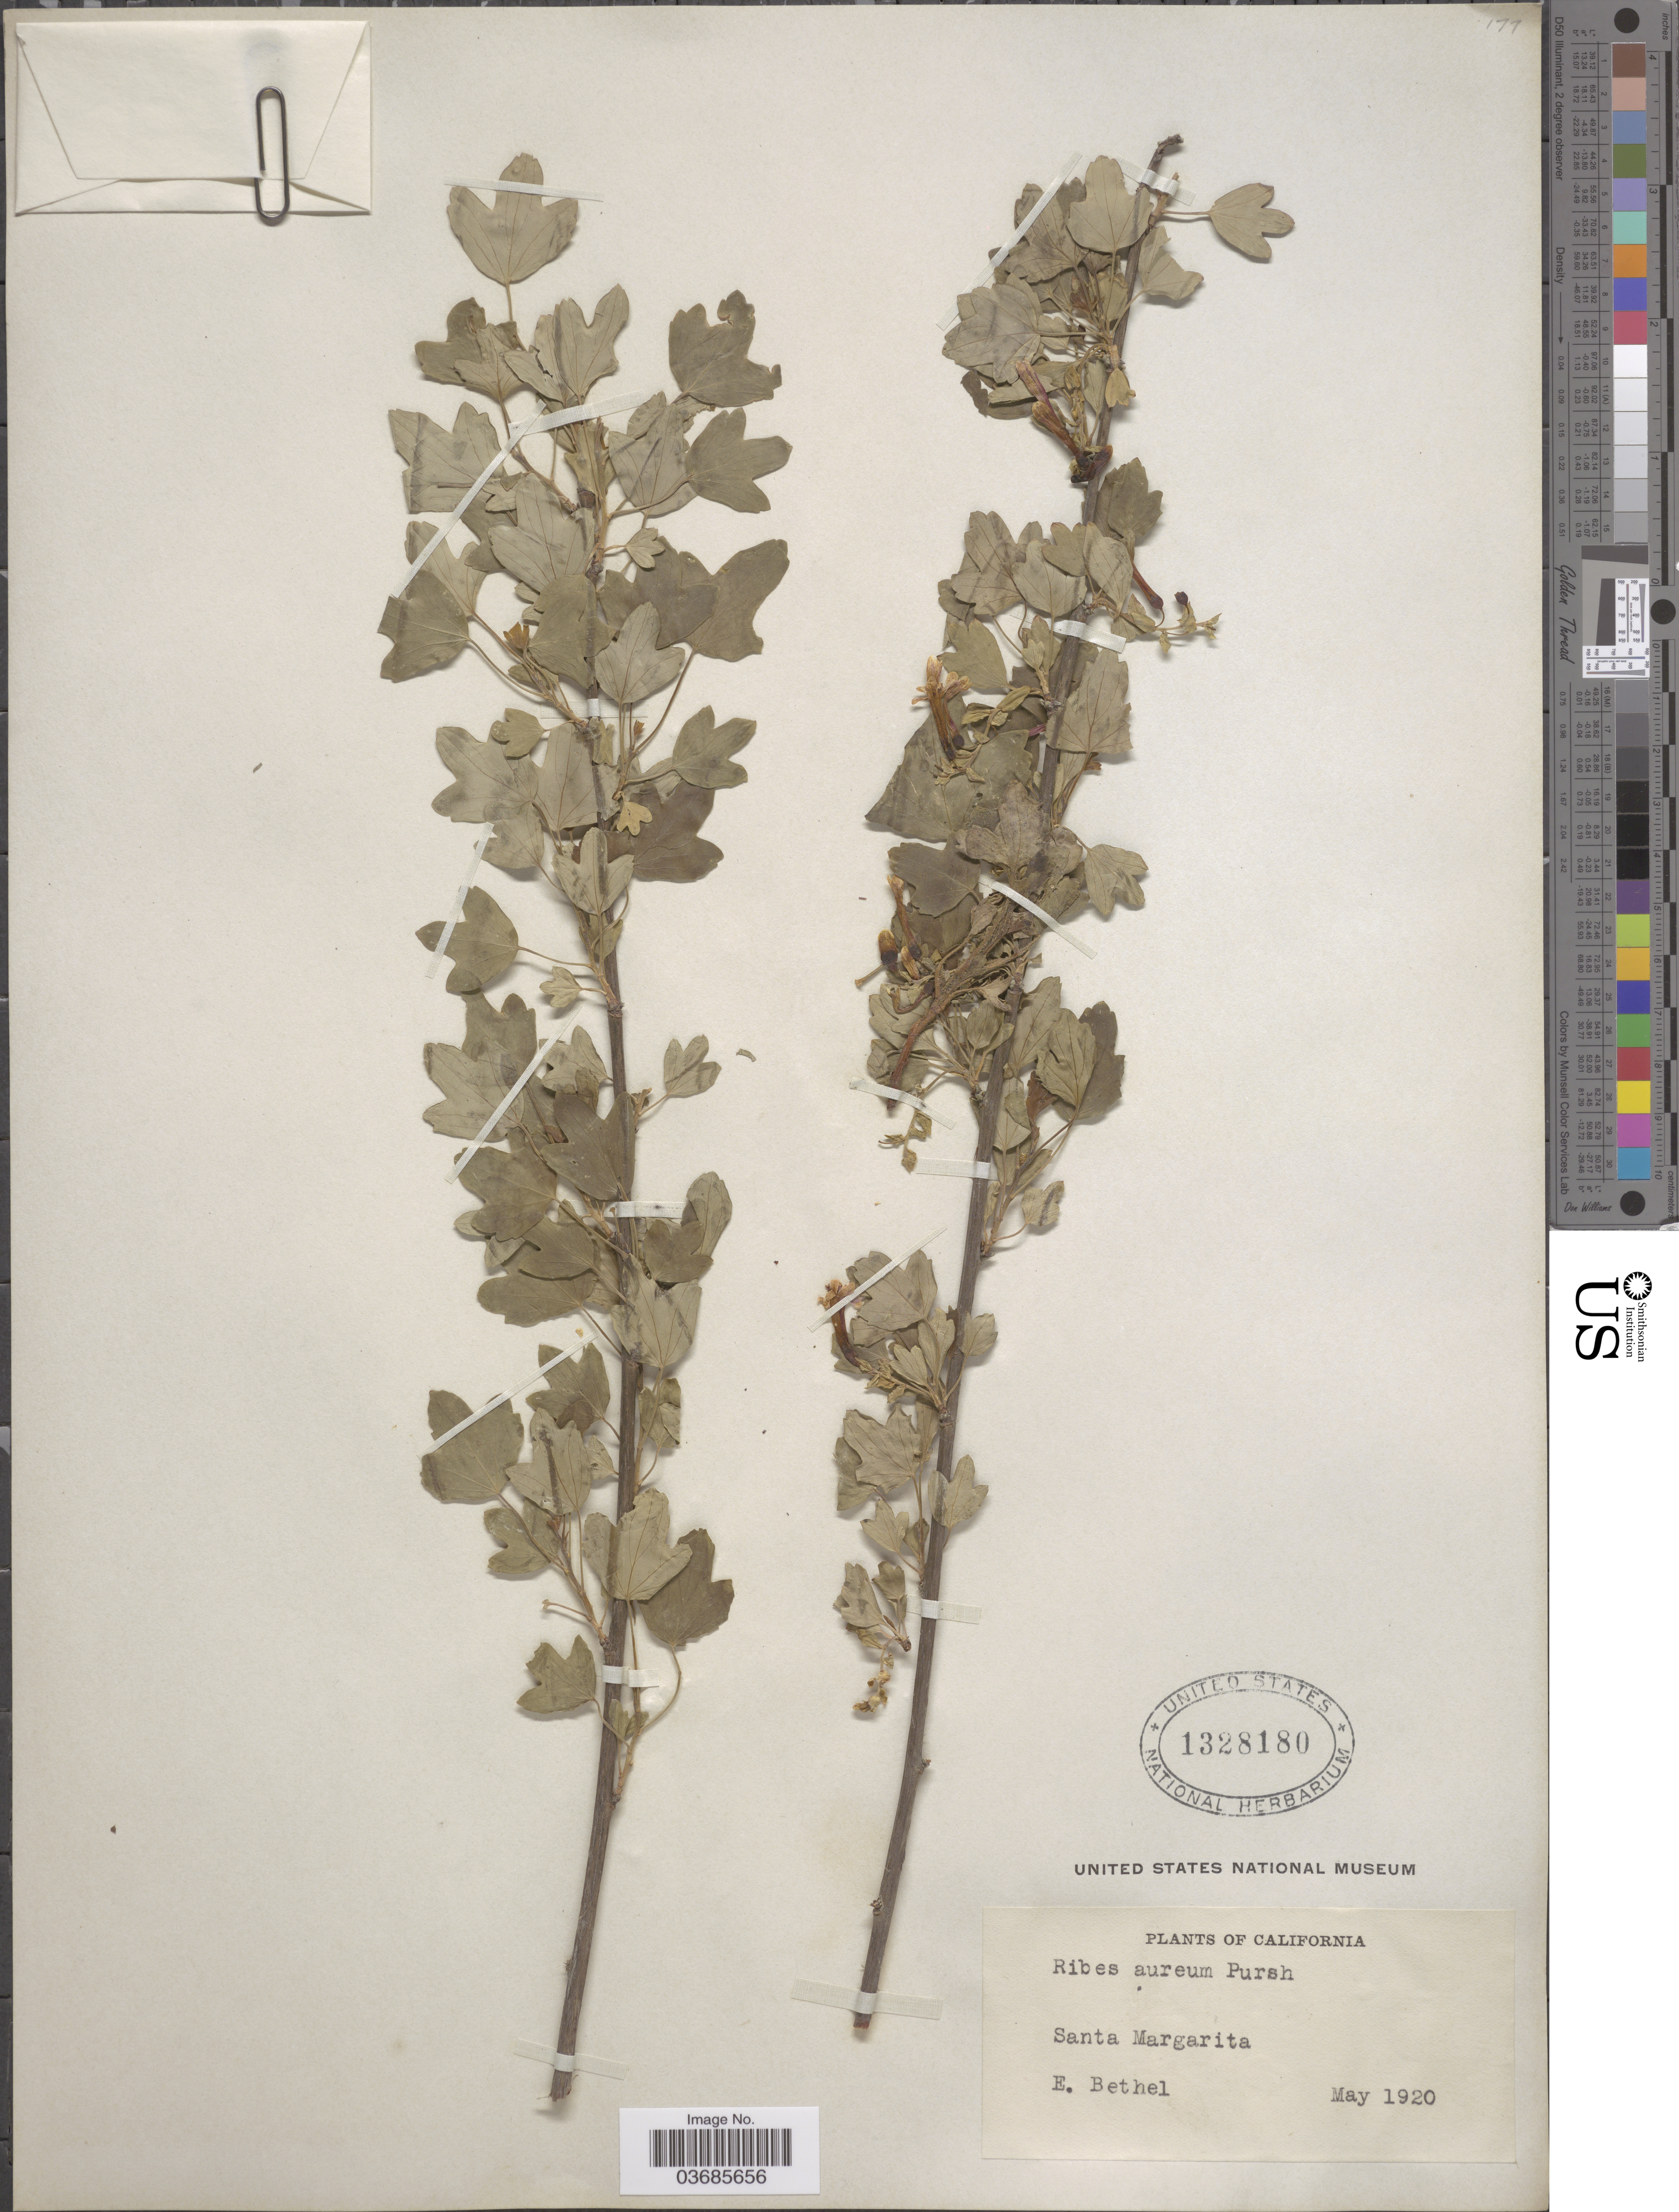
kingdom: Plantae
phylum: Tracheophyta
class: Magnoliopsida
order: Saxifragales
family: Grossulariaceae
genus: Ribes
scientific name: Ribes aureum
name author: Pursh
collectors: E. Bethel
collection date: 1920-05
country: United States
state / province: California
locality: Santa Margarita.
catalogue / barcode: US 1328180